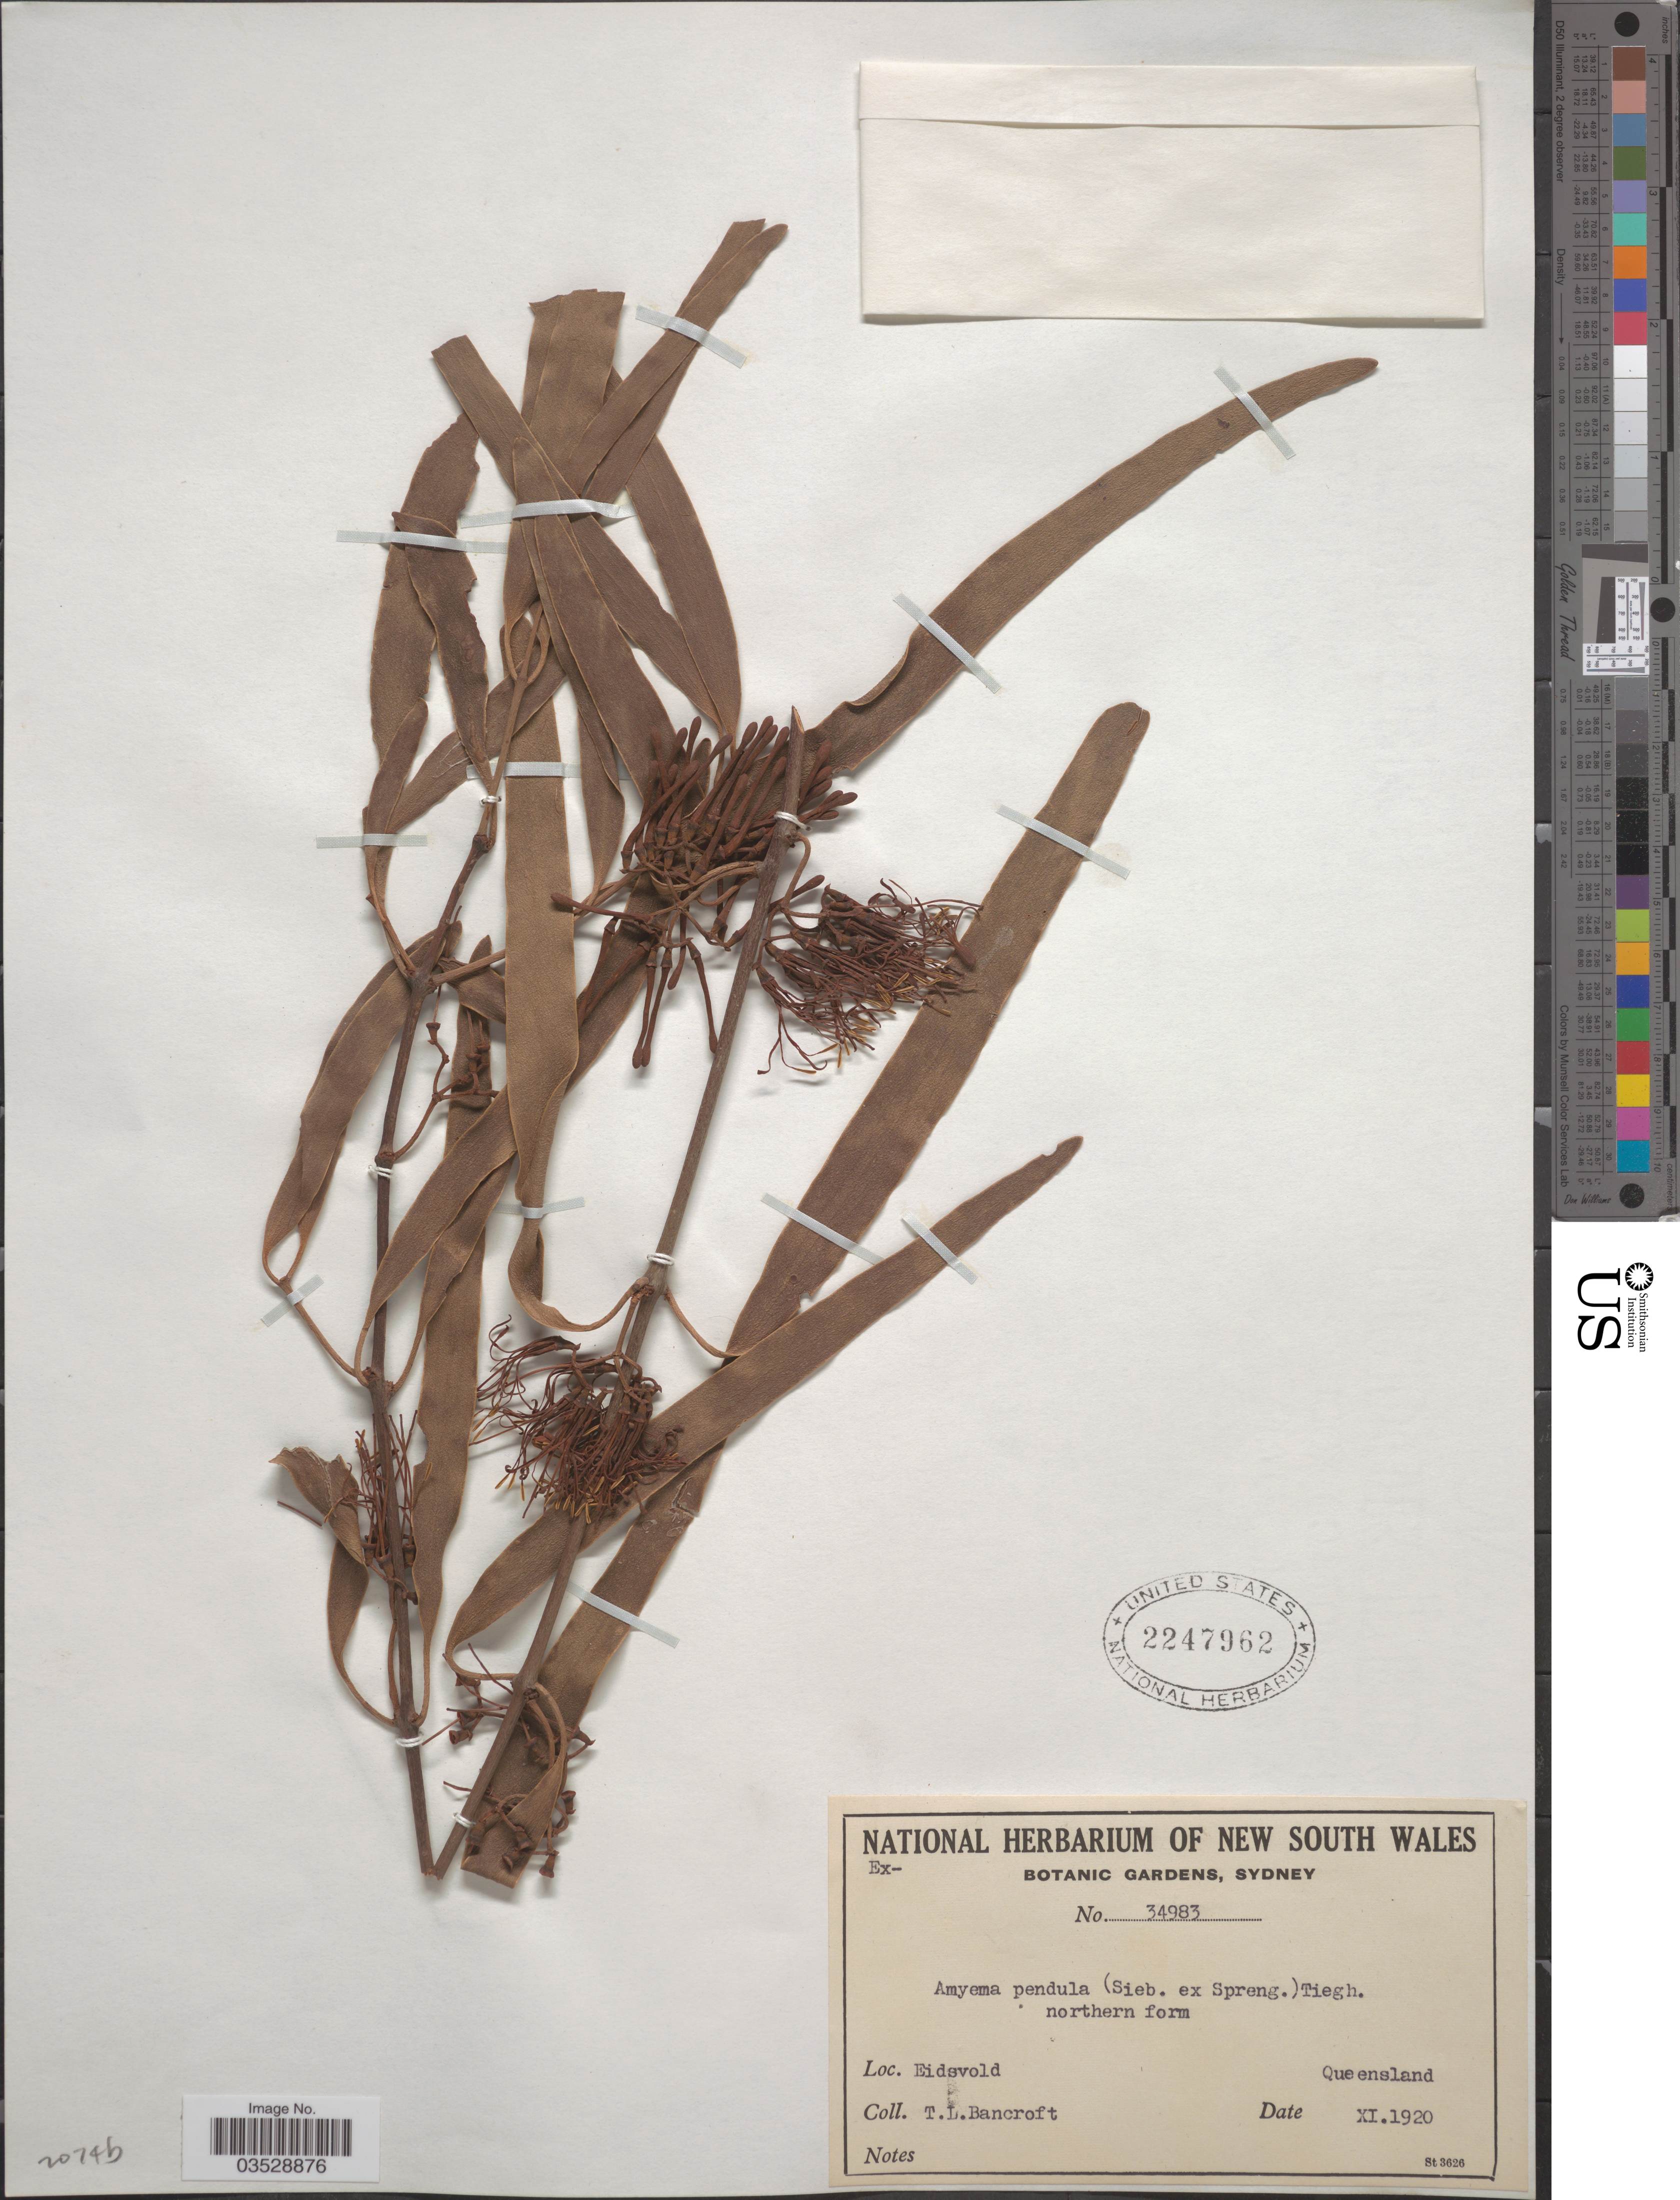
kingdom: Plantae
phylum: Tracheophyta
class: Magnoliopsida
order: Santalales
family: Loranthaceae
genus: Amyema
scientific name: Amyema pendula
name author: (Sieber ex Spreng.) Tiegh.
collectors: T. Bancroft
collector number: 34983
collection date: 1920-11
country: Australia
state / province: Queensland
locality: Eidsvold.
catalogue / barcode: US 2247962